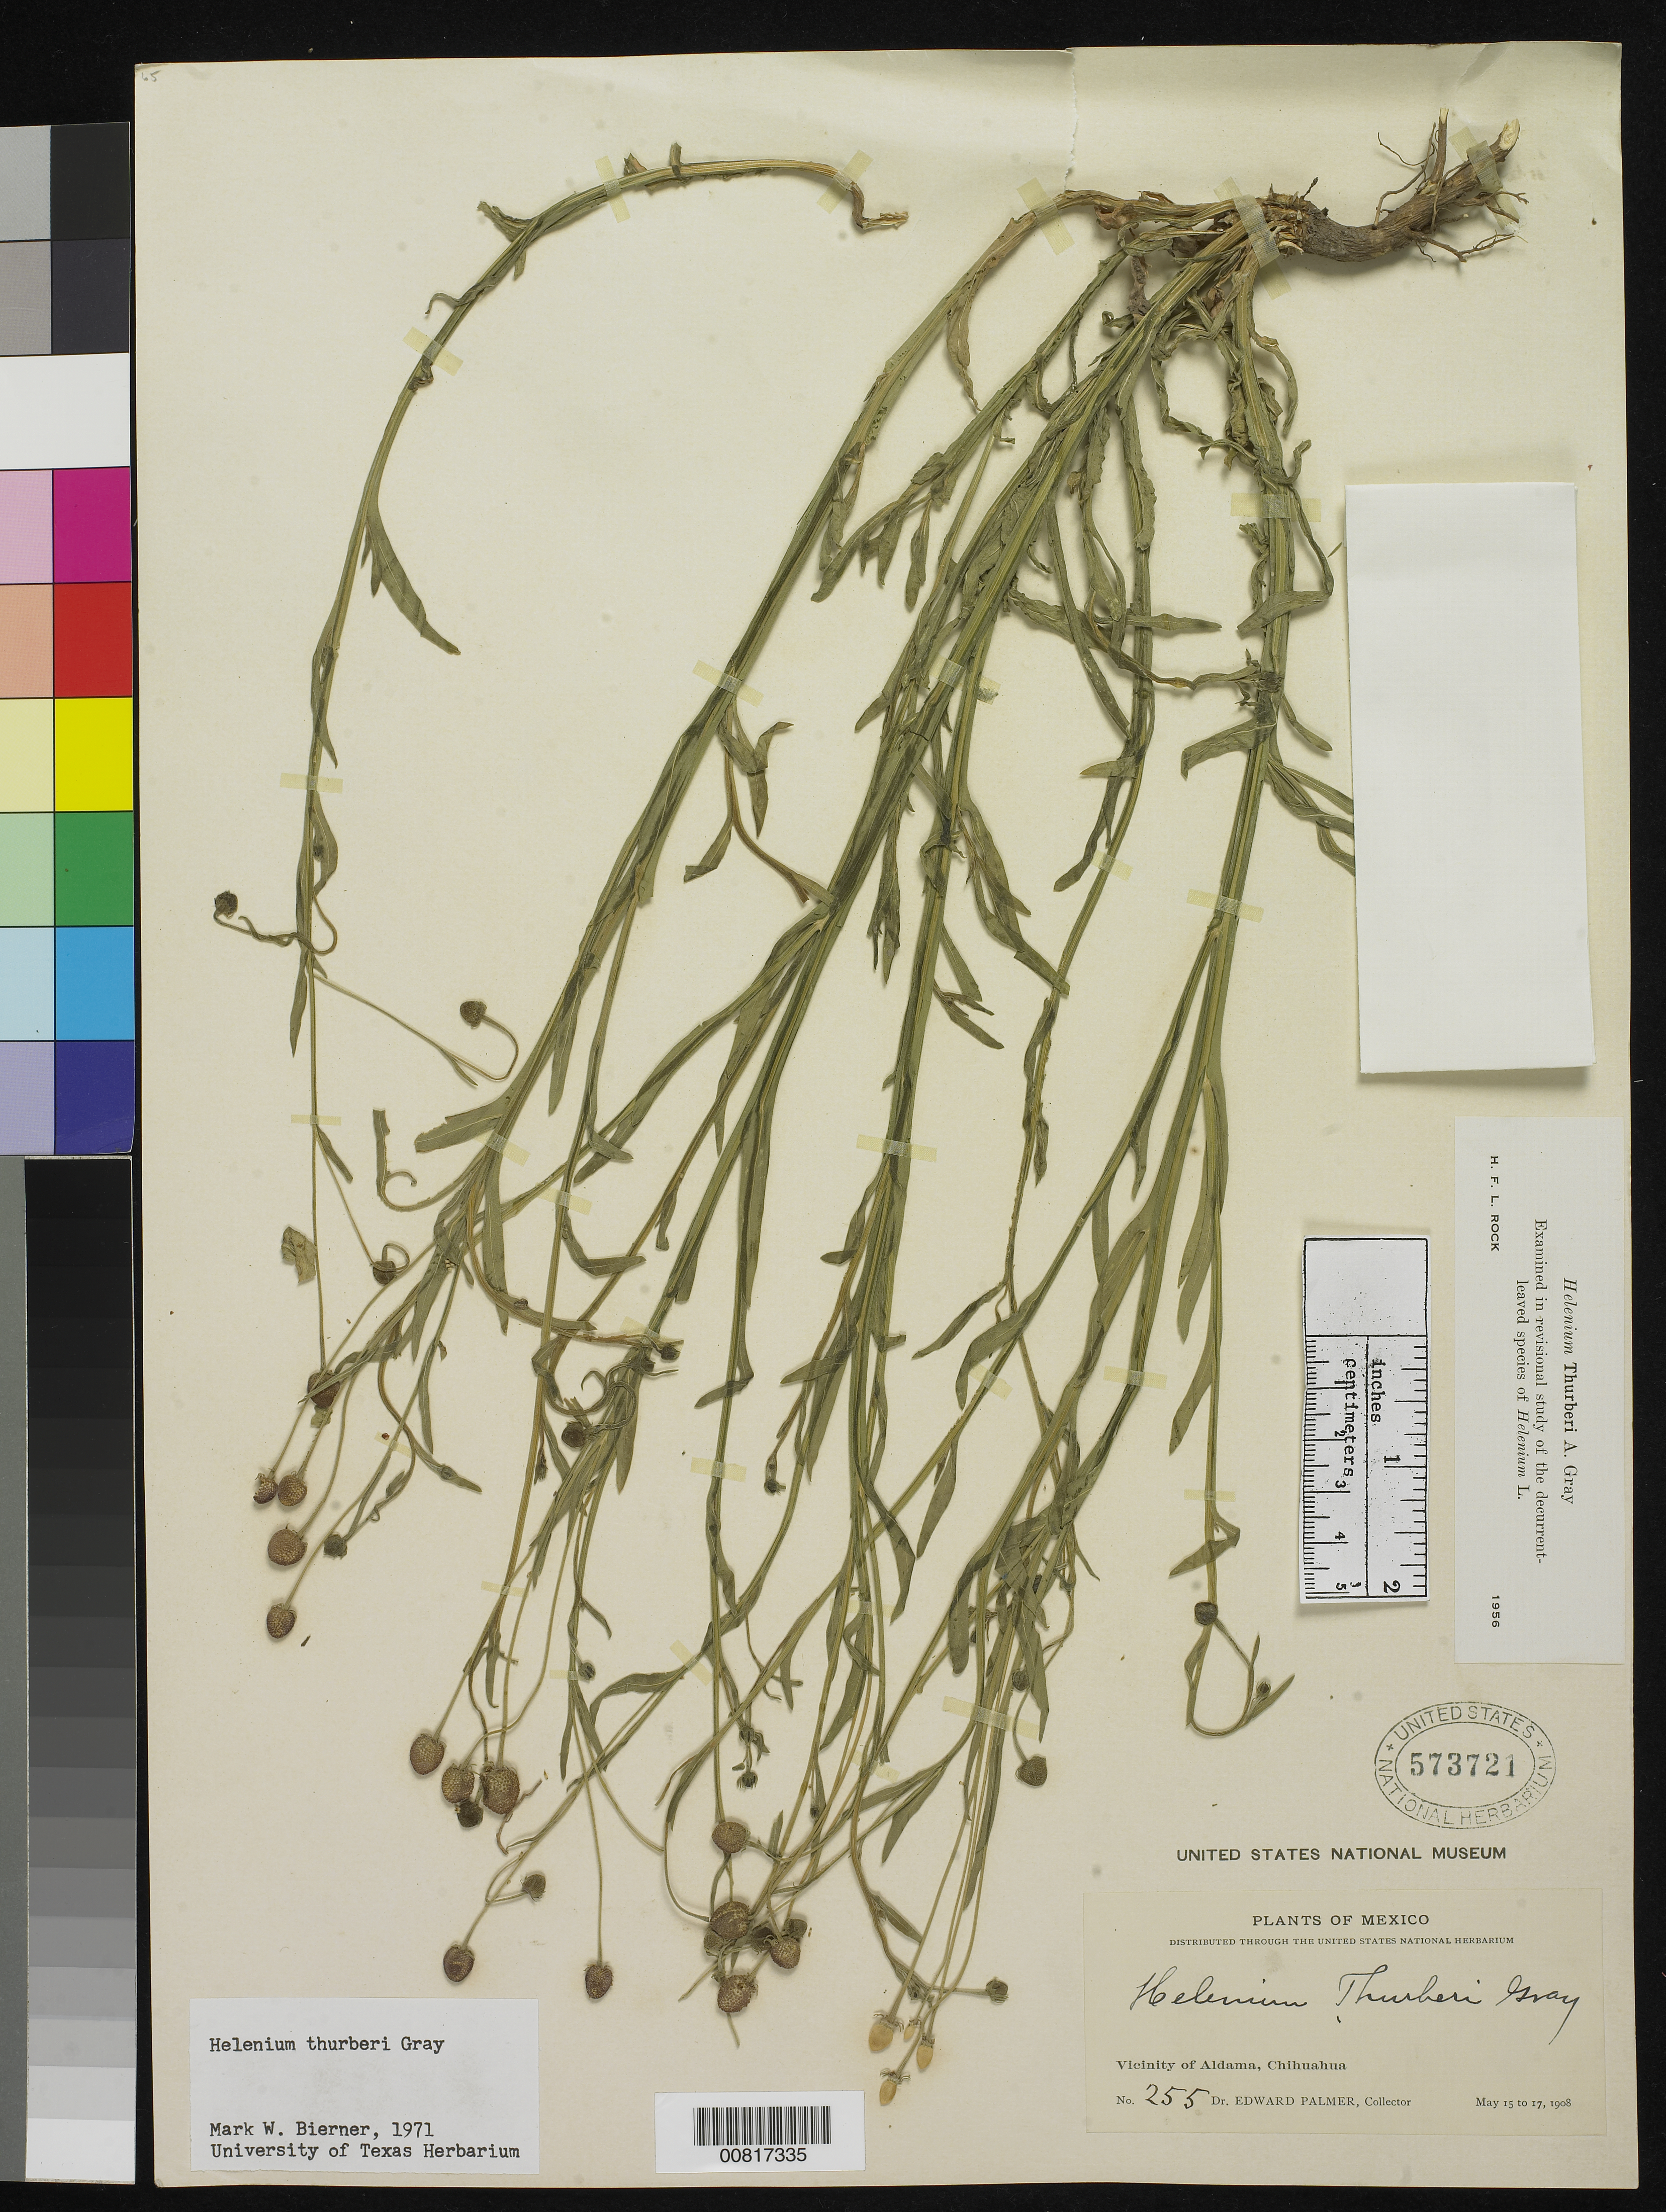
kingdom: Plantae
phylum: Tracheophyta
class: Magnoliopsida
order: Asterales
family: Asteraceae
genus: Helenium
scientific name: Helenium thurberi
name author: A. Gray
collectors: E. Palmer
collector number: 255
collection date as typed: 15 May 1908 to 17 May 1908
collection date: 1908-05-15/1908-05-17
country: Mexico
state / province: Chihuahua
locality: Vicinity of Aldama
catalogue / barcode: US 573721